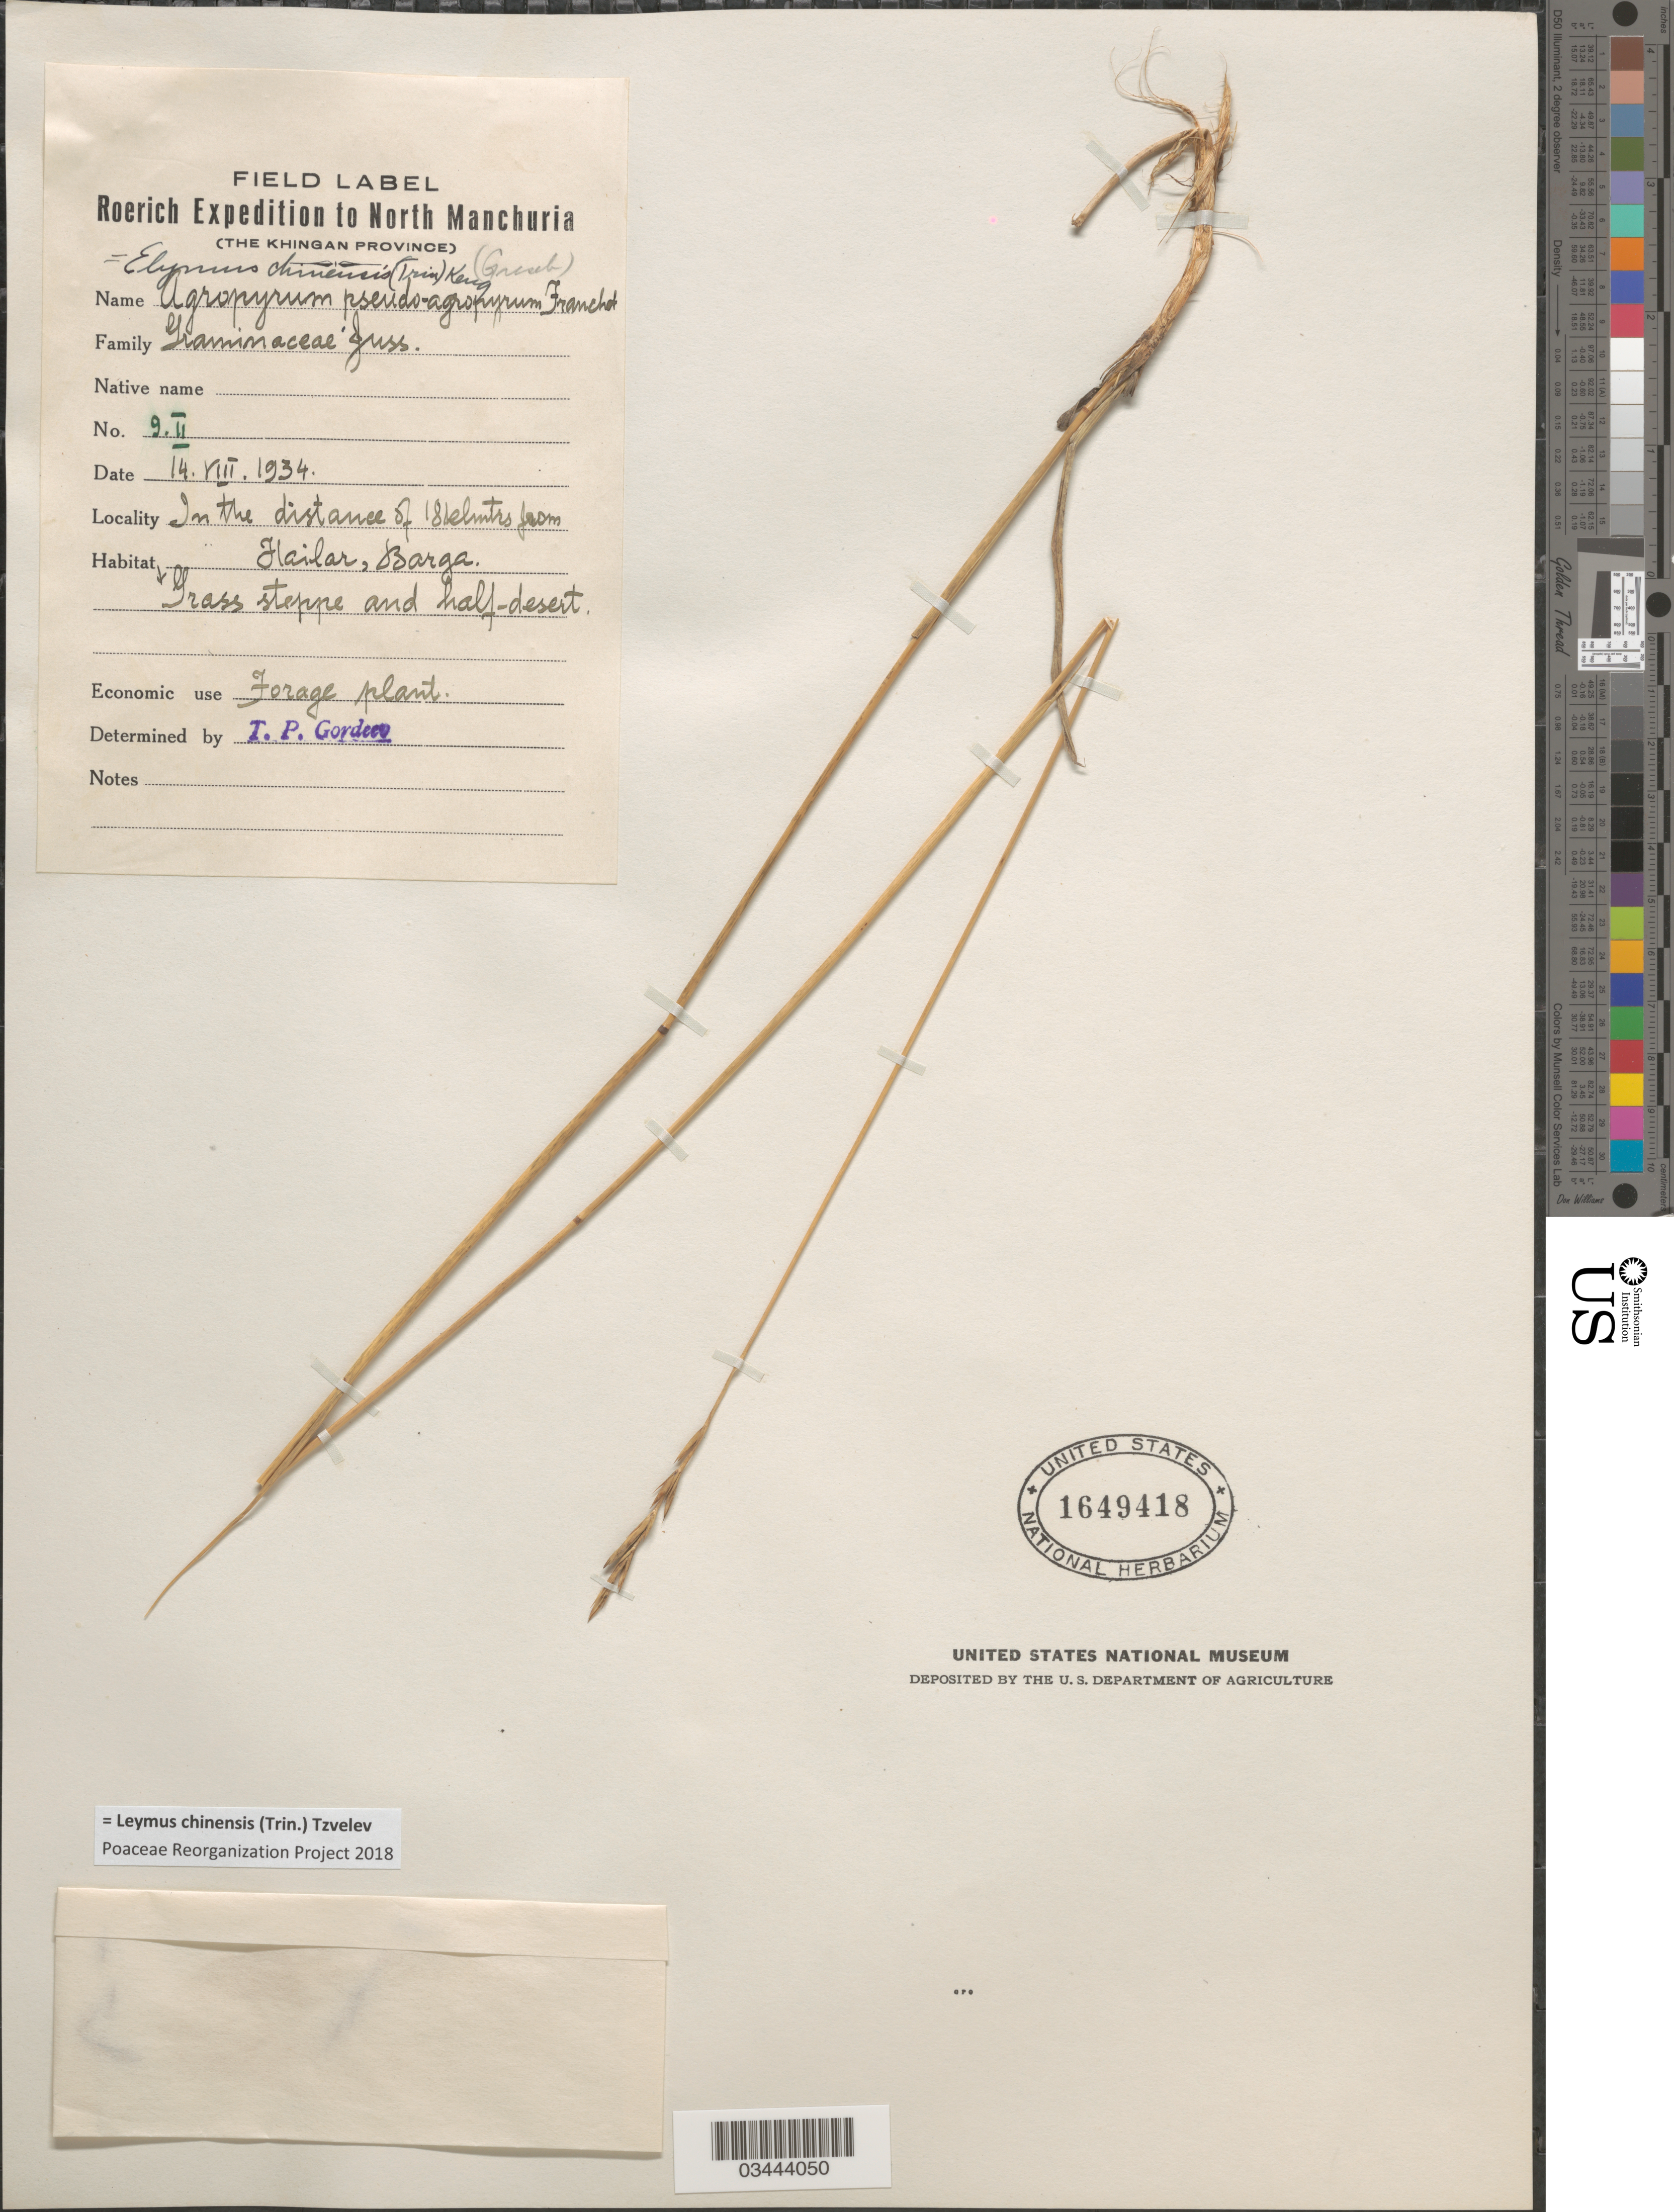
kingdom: Plantae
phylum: Tracheophyta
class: Liliopsida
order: Poales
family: Poaceae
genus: Leymus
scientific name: Leymus chinensis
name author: (Trin.) Tzvelev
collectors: Roerich Expedition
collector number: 9.II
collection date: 1934-08-14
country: China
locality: To North Manchuria. (The Khingan Province). (Great). In the distance of 18 kilometers from Hailar, Barga. Grass steppe and half-desert.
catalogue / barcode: US 1649418